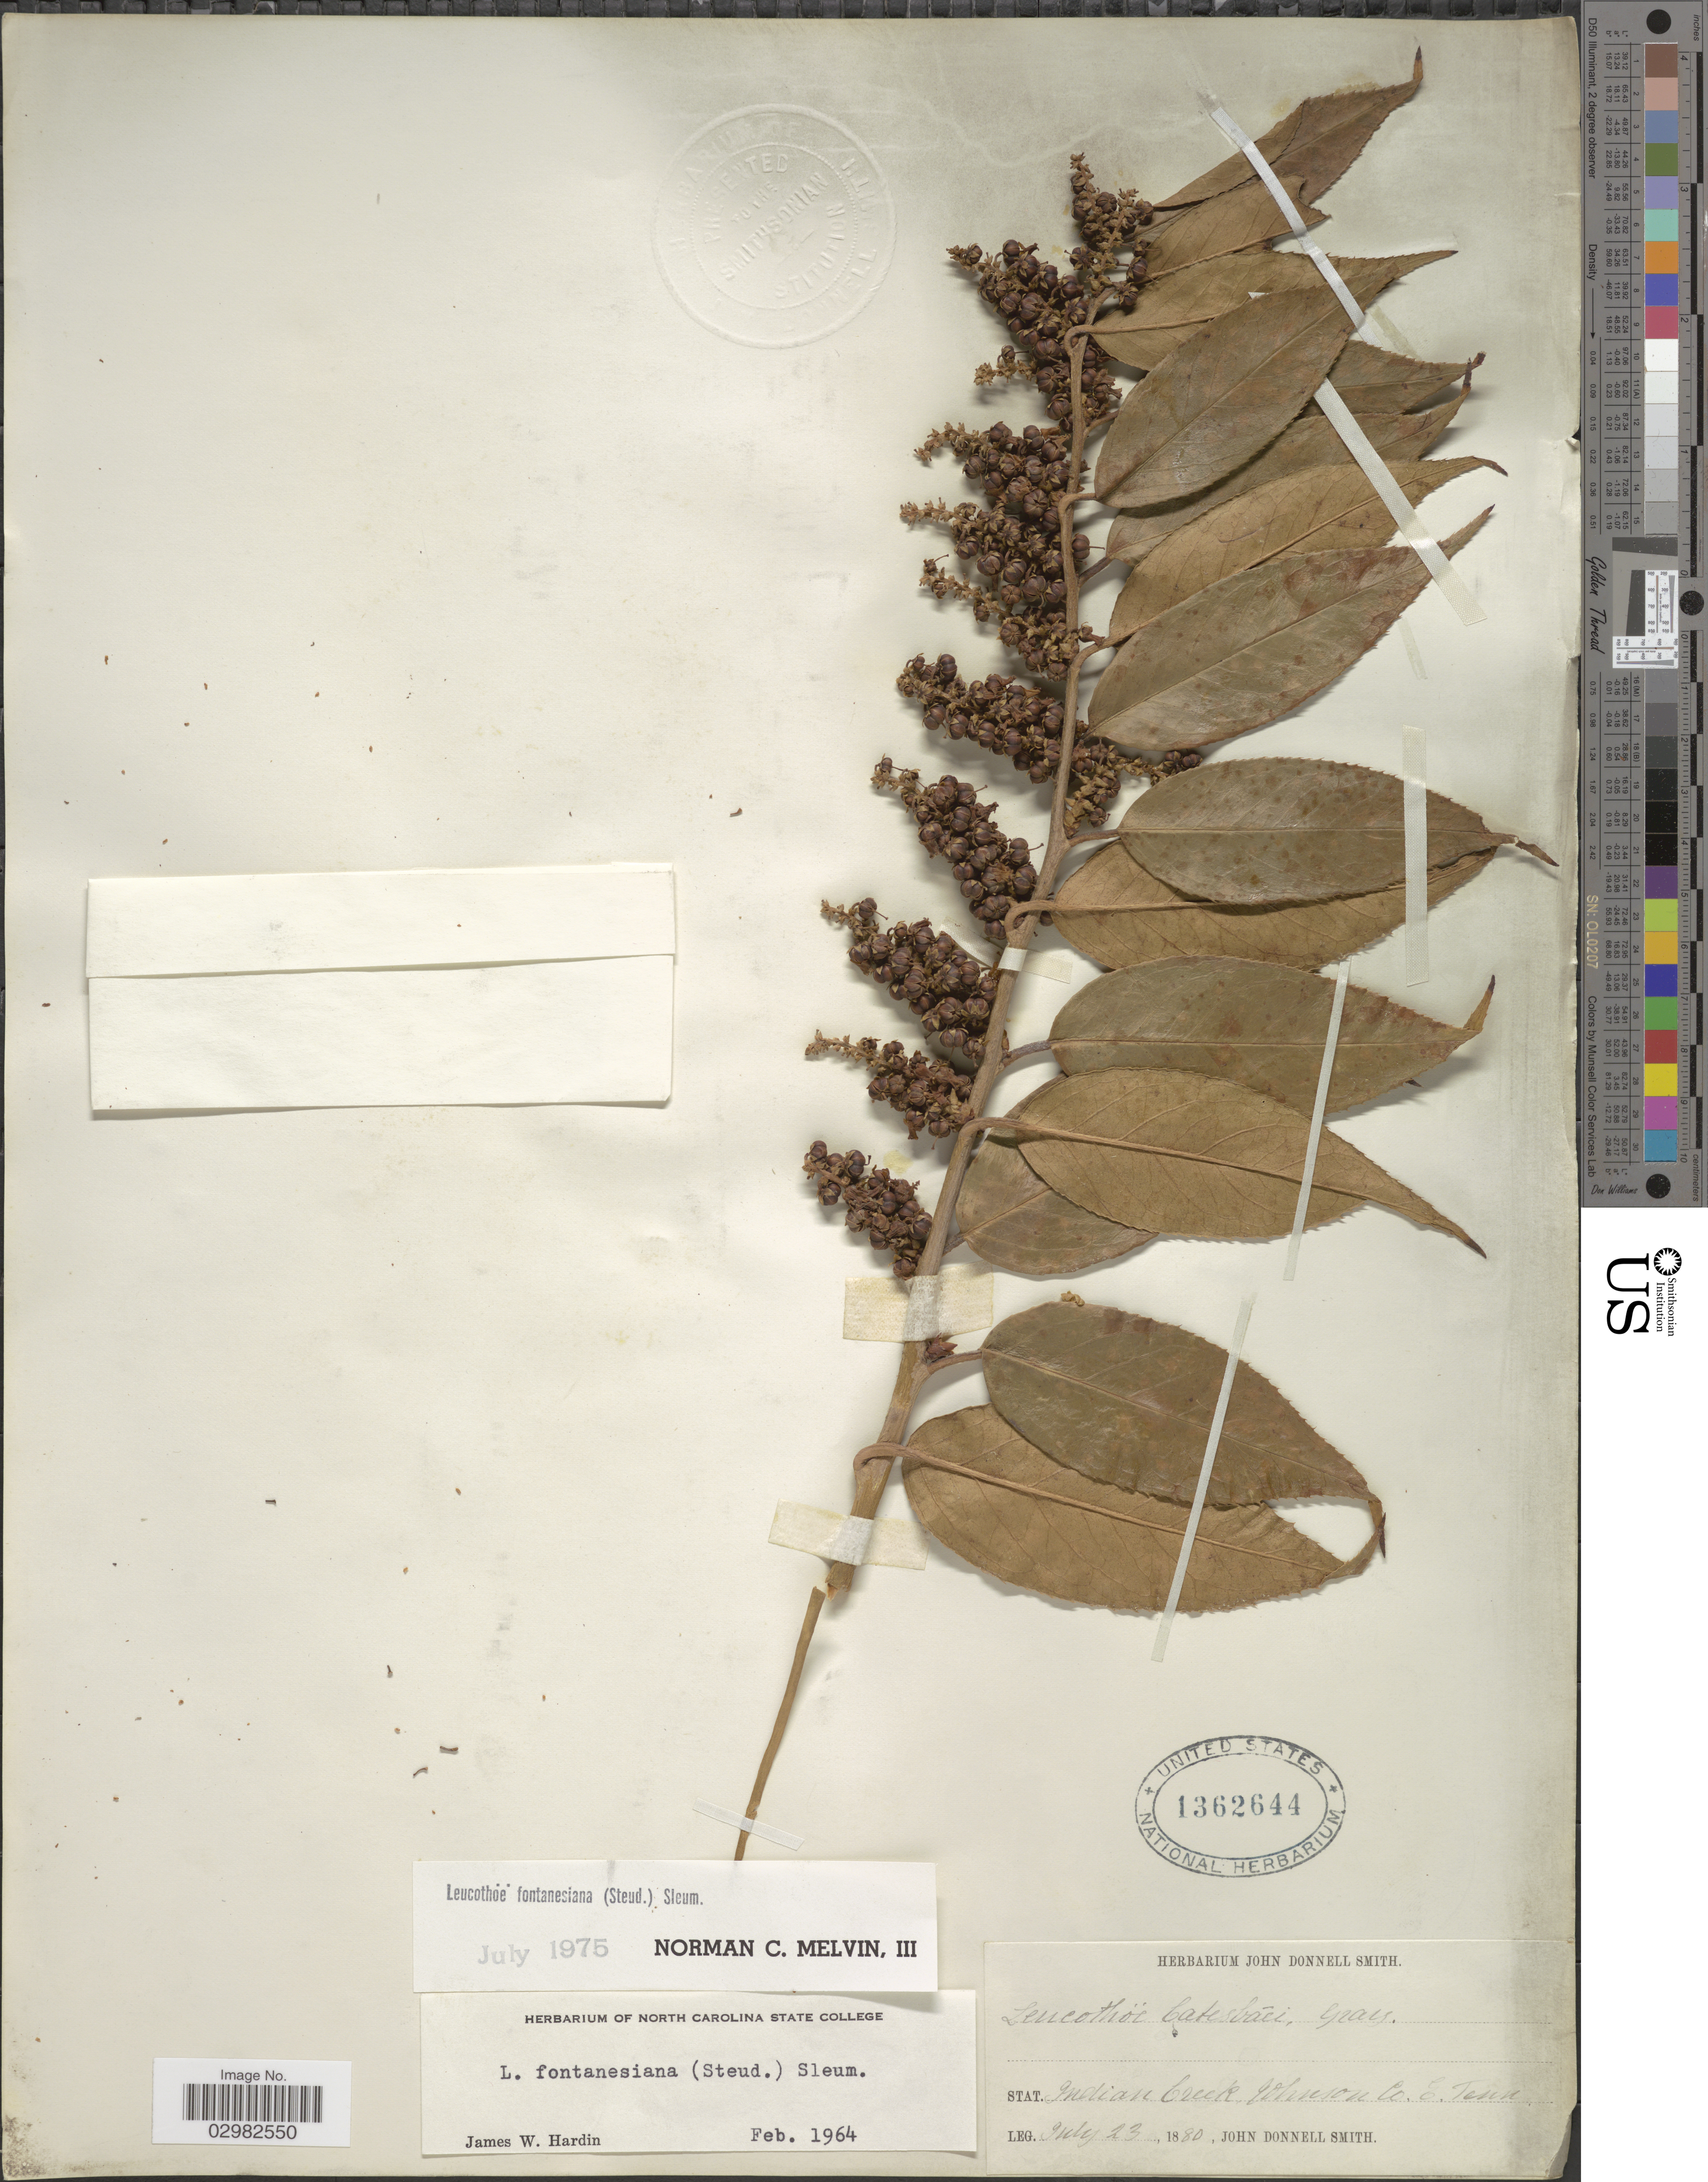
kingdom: Plantae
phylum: Tracheophyta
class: Magnoliopsida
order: Ericales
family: Ericaceae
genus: Leucothoe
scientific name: Leucothoë fontanesiana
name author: (Steud.) Sleumer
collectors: J. Donnell Smith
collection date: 1880-07-23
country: United States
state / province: Tennessee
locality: Stat. Indian Creek, Johnson Co, E. Tenn.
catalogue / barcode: US 1362644